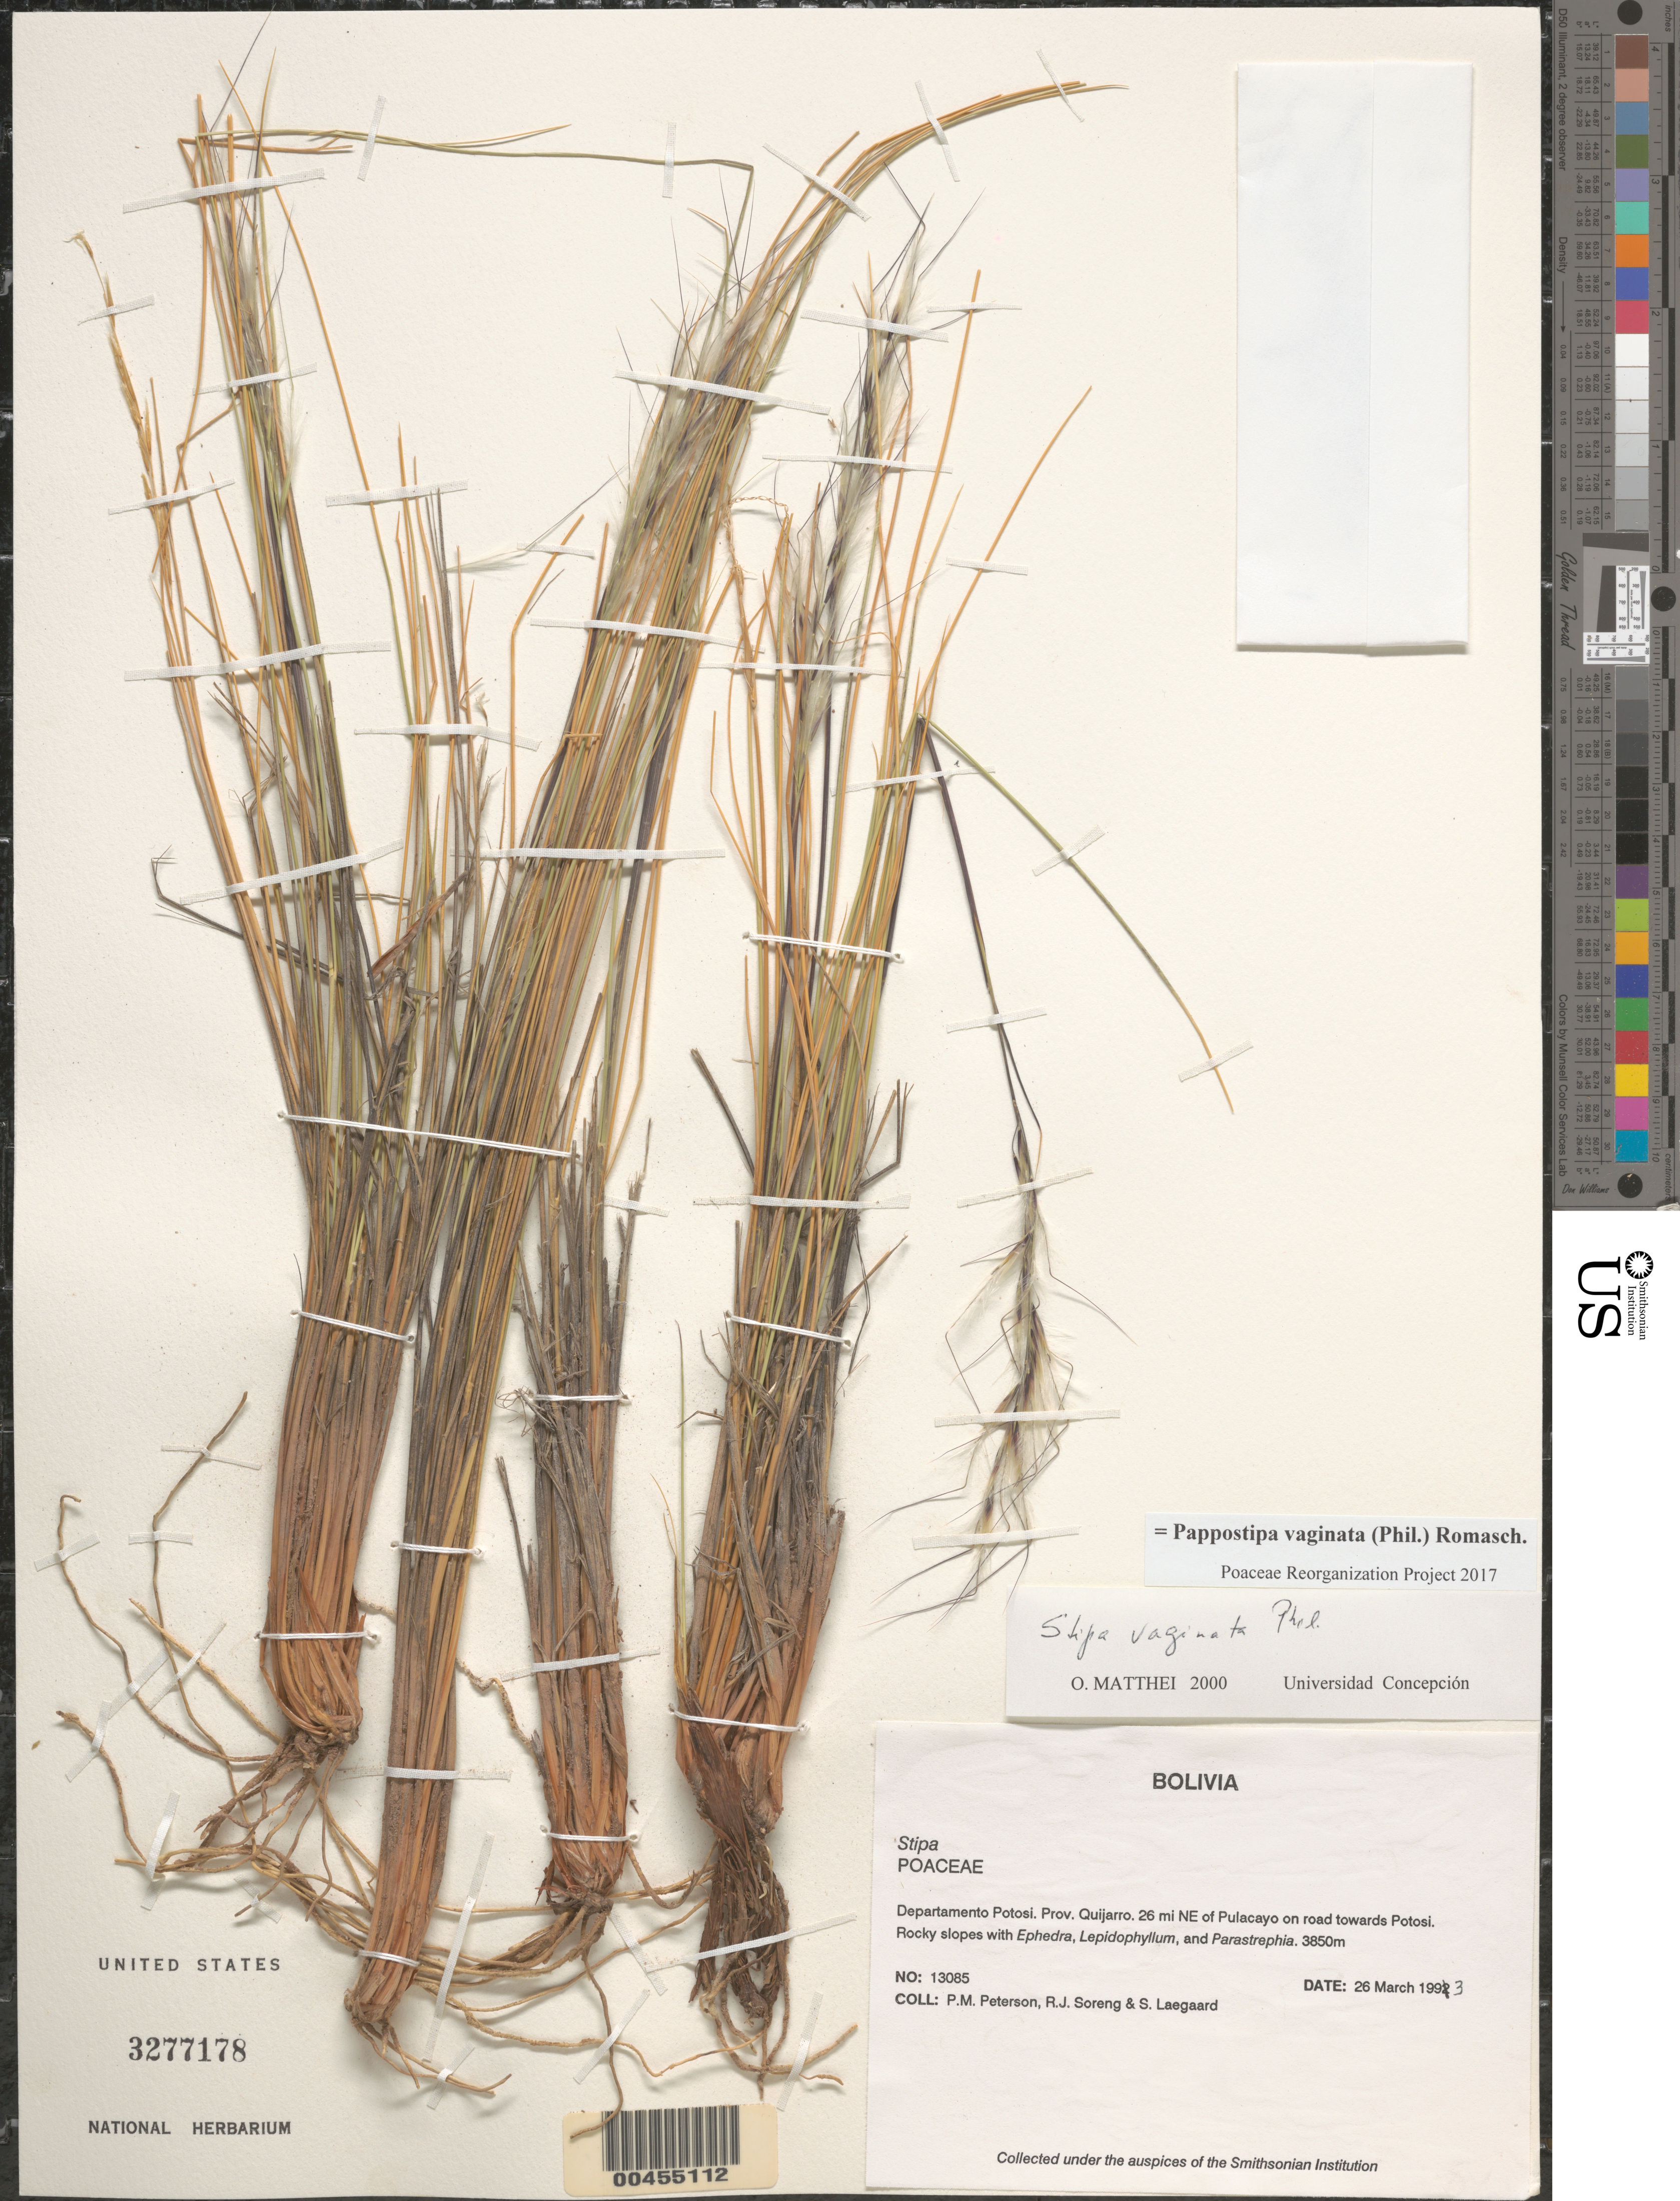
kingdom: Plantae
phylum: Tracheophyta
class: Liliopsida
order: Poales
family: Poaceae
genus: Pappostipa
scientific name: Pappostipa vaginata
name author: (Phil.) Romasch.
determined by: Poaceae Reorganization Project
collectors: P. M. Peterson, R. J. Soreng & S. Lægaard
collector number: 13085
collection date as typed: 26 Mar 1992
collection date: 1992-03-26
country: Bolivia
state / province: Potosí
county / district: Quijarro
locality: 26 mi NE of Pulacayo on road towards Potosi.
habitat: Rocky slopes with Ephedra, Lepidophyllum, and Parastrephia.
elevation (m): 3850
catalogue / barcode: US 3277178